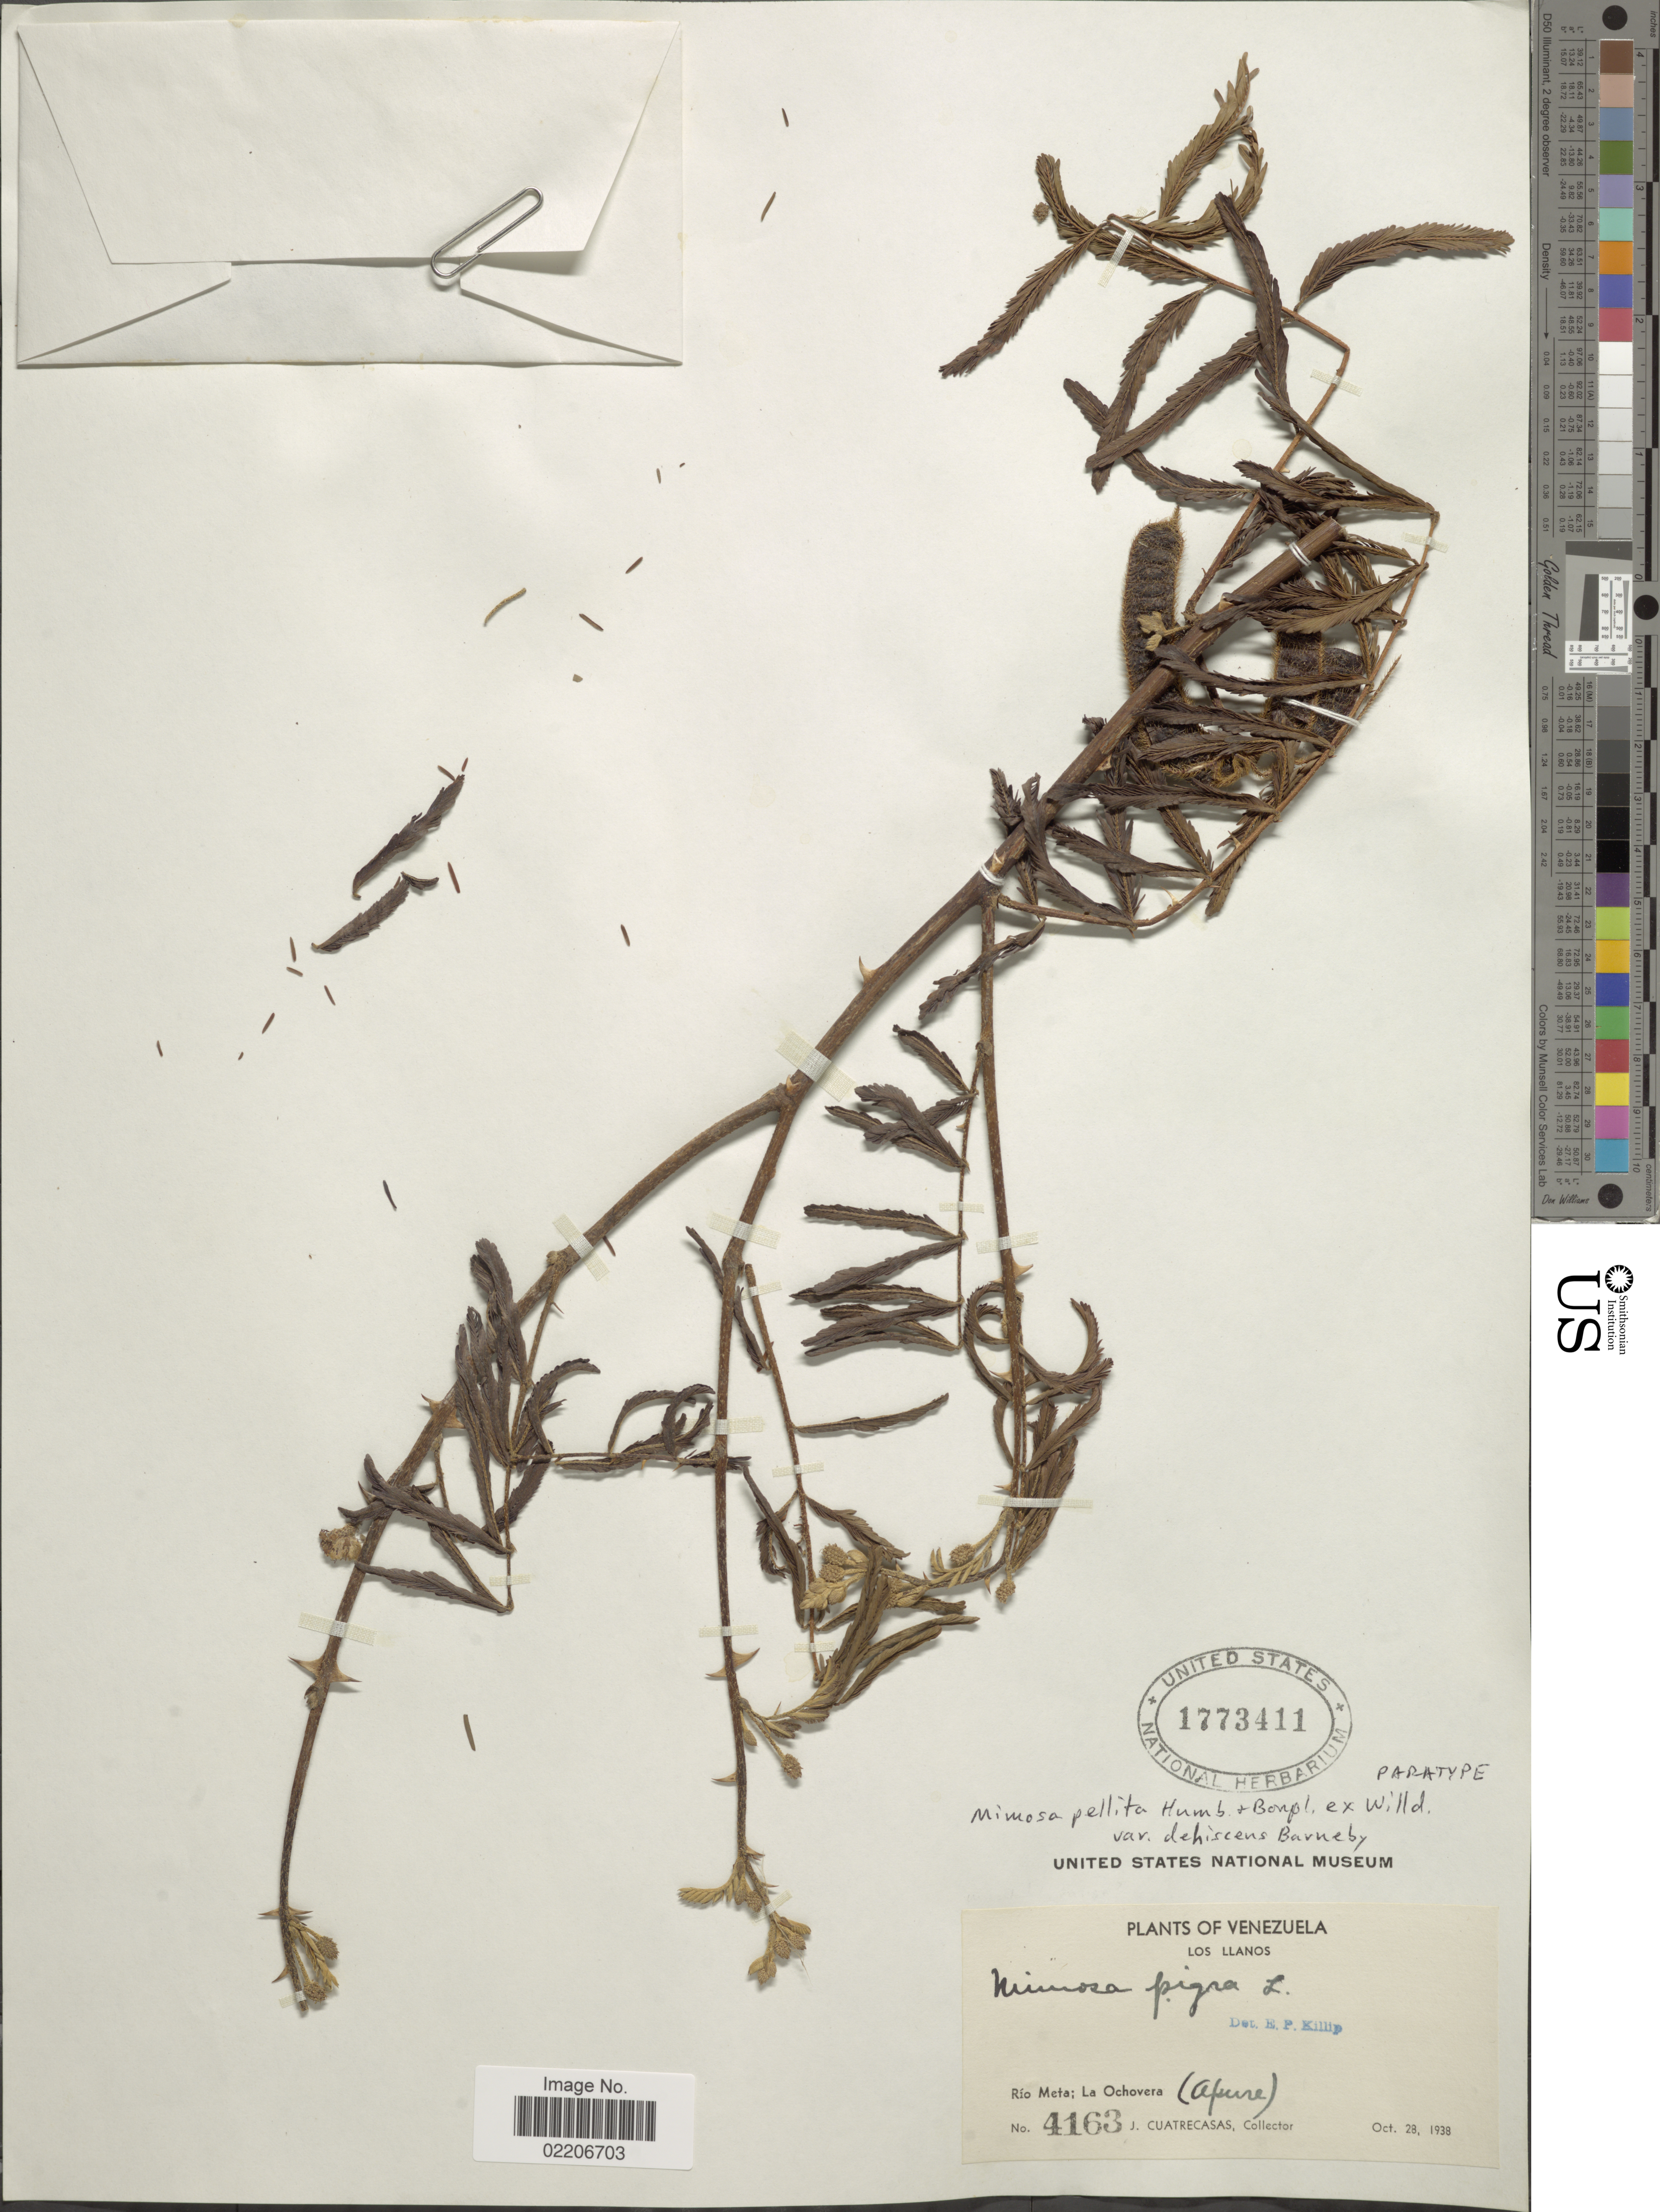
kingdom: Plantae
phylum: Tracheophyta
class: Magnoliopsida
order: Fabales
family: Fabaceae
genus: Mimosa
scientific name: Mimosa pellita var. dehiscens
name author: Barneby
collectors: J. Cuatrecasas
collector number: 4163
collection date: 1938-10-28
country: Venezuela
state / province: Apure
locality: Los Llanos, Rio Meta, La Ochovera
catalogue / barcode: US 1773411